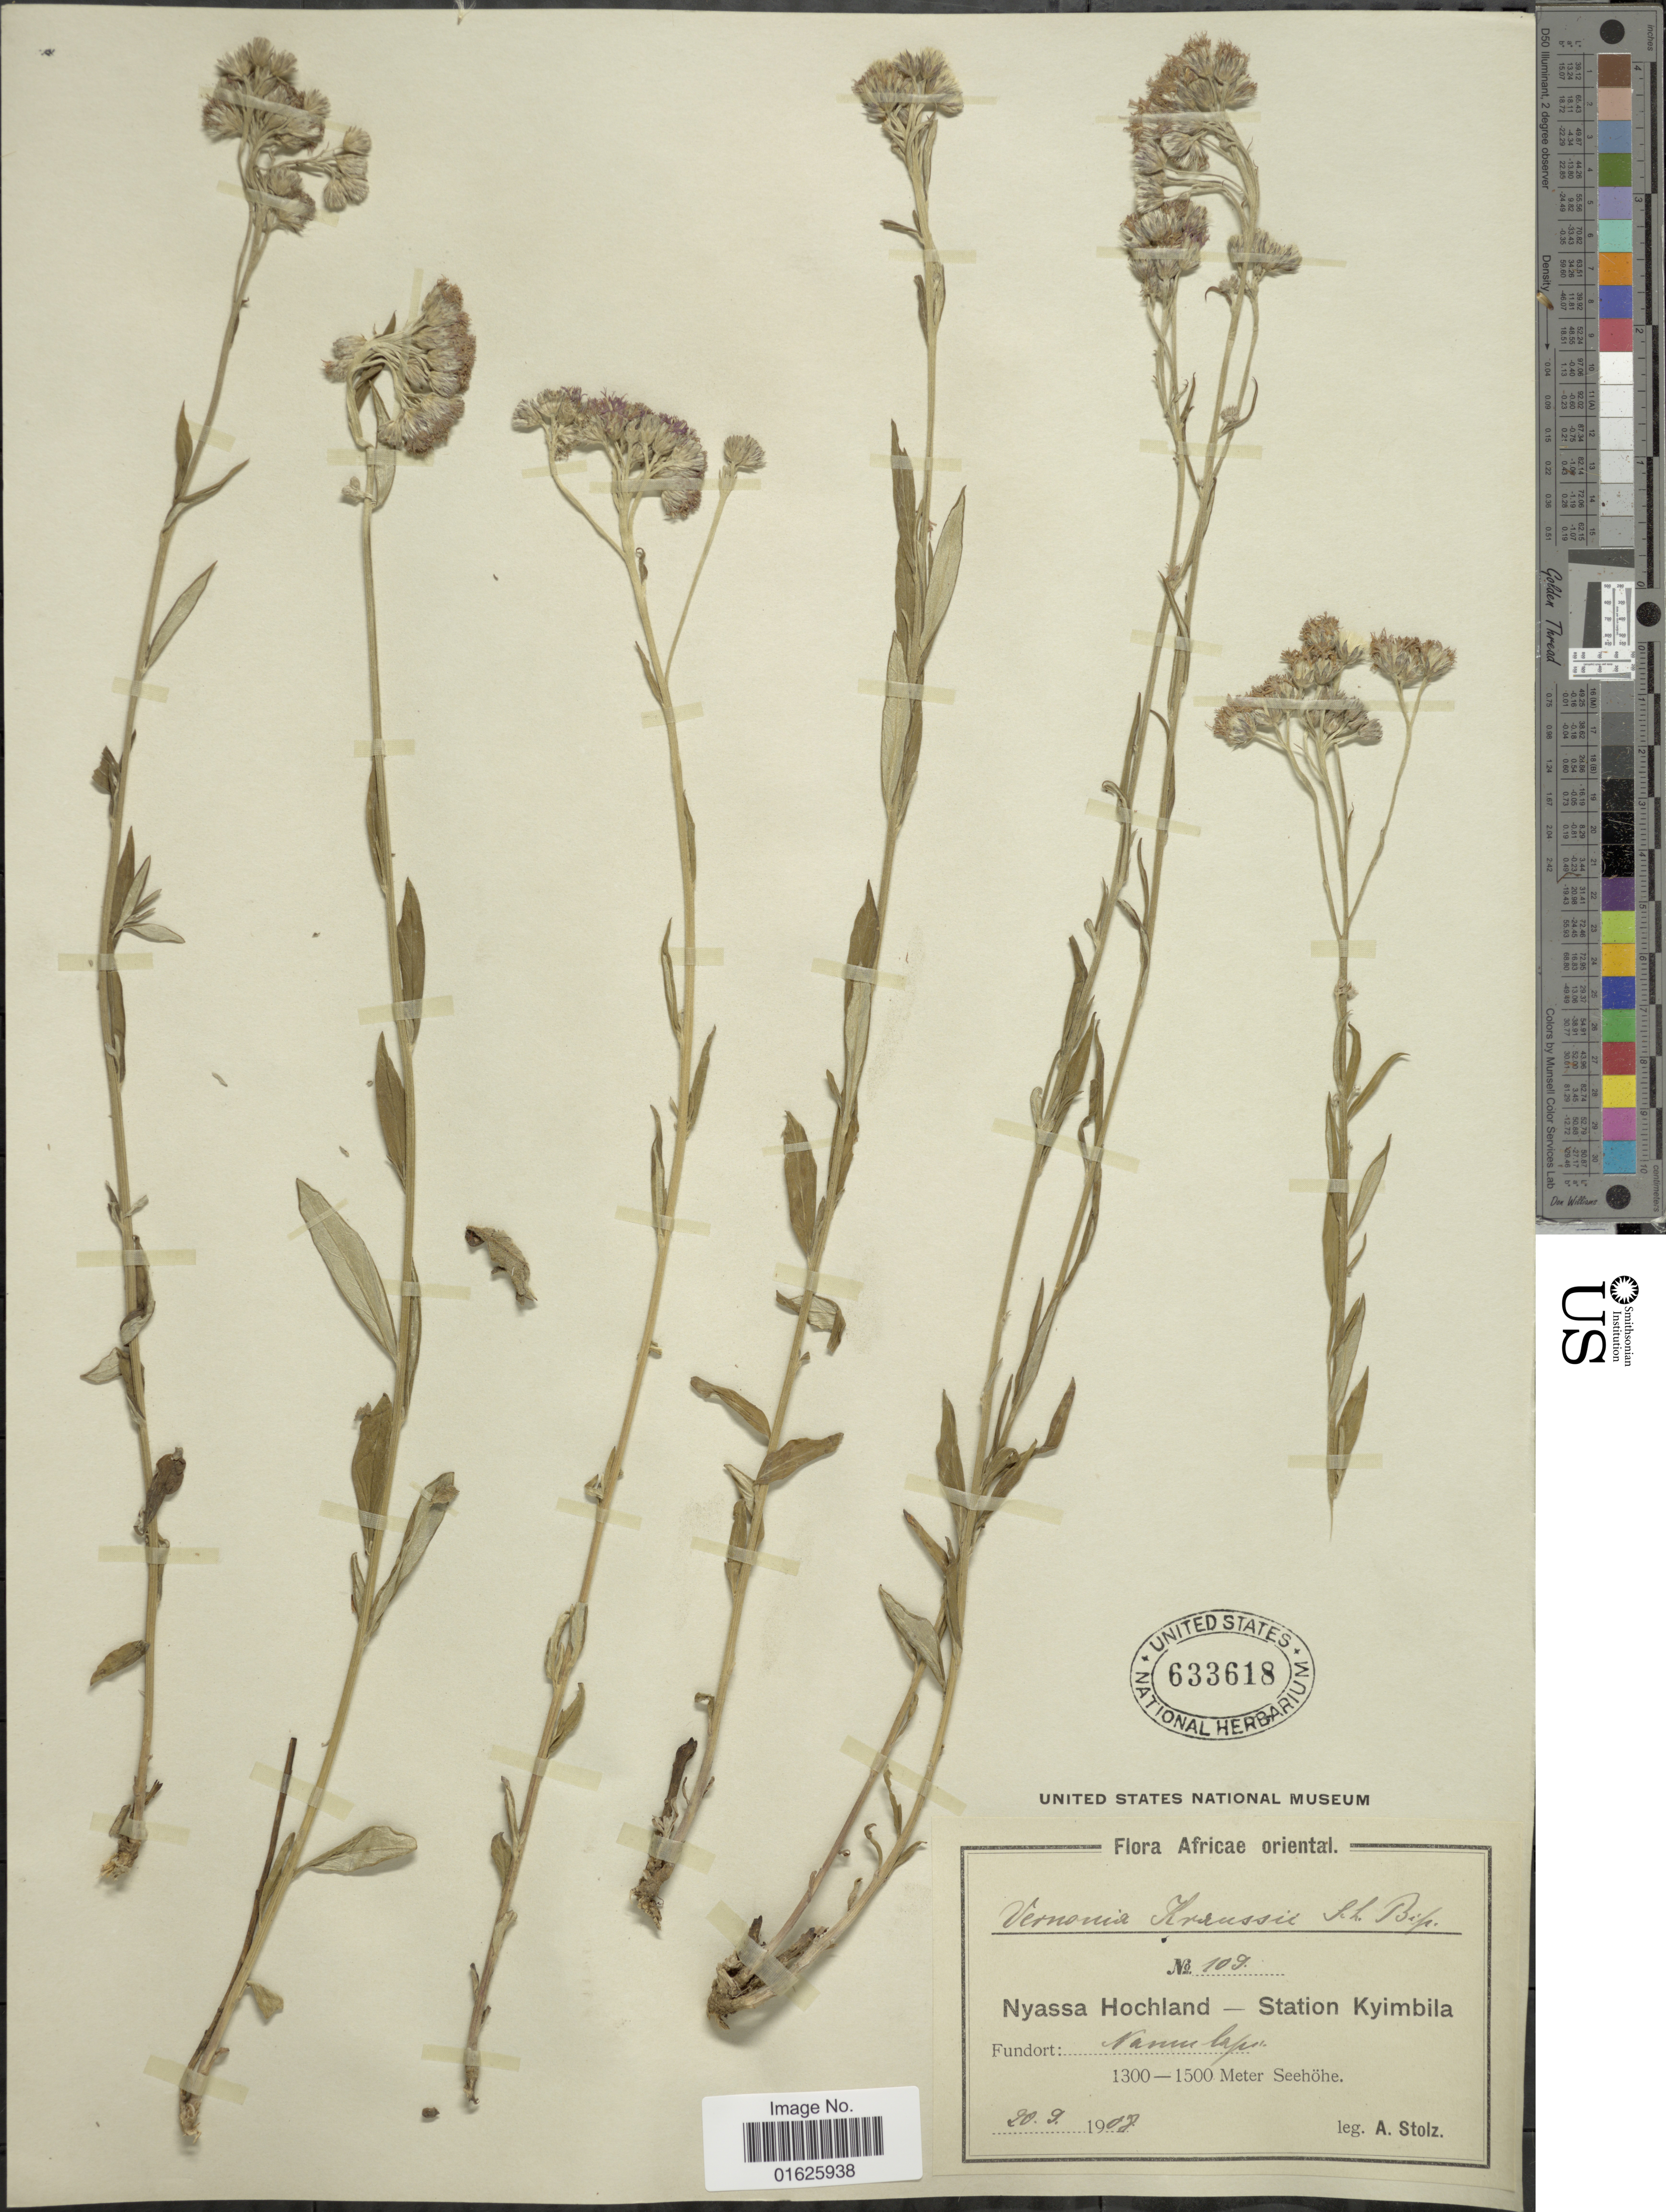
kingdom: Plantae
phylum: Tracheophyta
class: Magnoliopsida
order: Asterales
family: Asteraceae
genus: Hilliardiella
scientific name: Hilliardiella oligocephala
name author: (DC.) H. Rob.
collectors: A. Stolz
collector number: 109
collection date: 1908-09-20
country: Malawi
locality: Africae oriental, Nyassa Hochland - Station Kyimbila, Namm [illegible text]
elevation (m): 1300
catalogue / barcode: US 633618